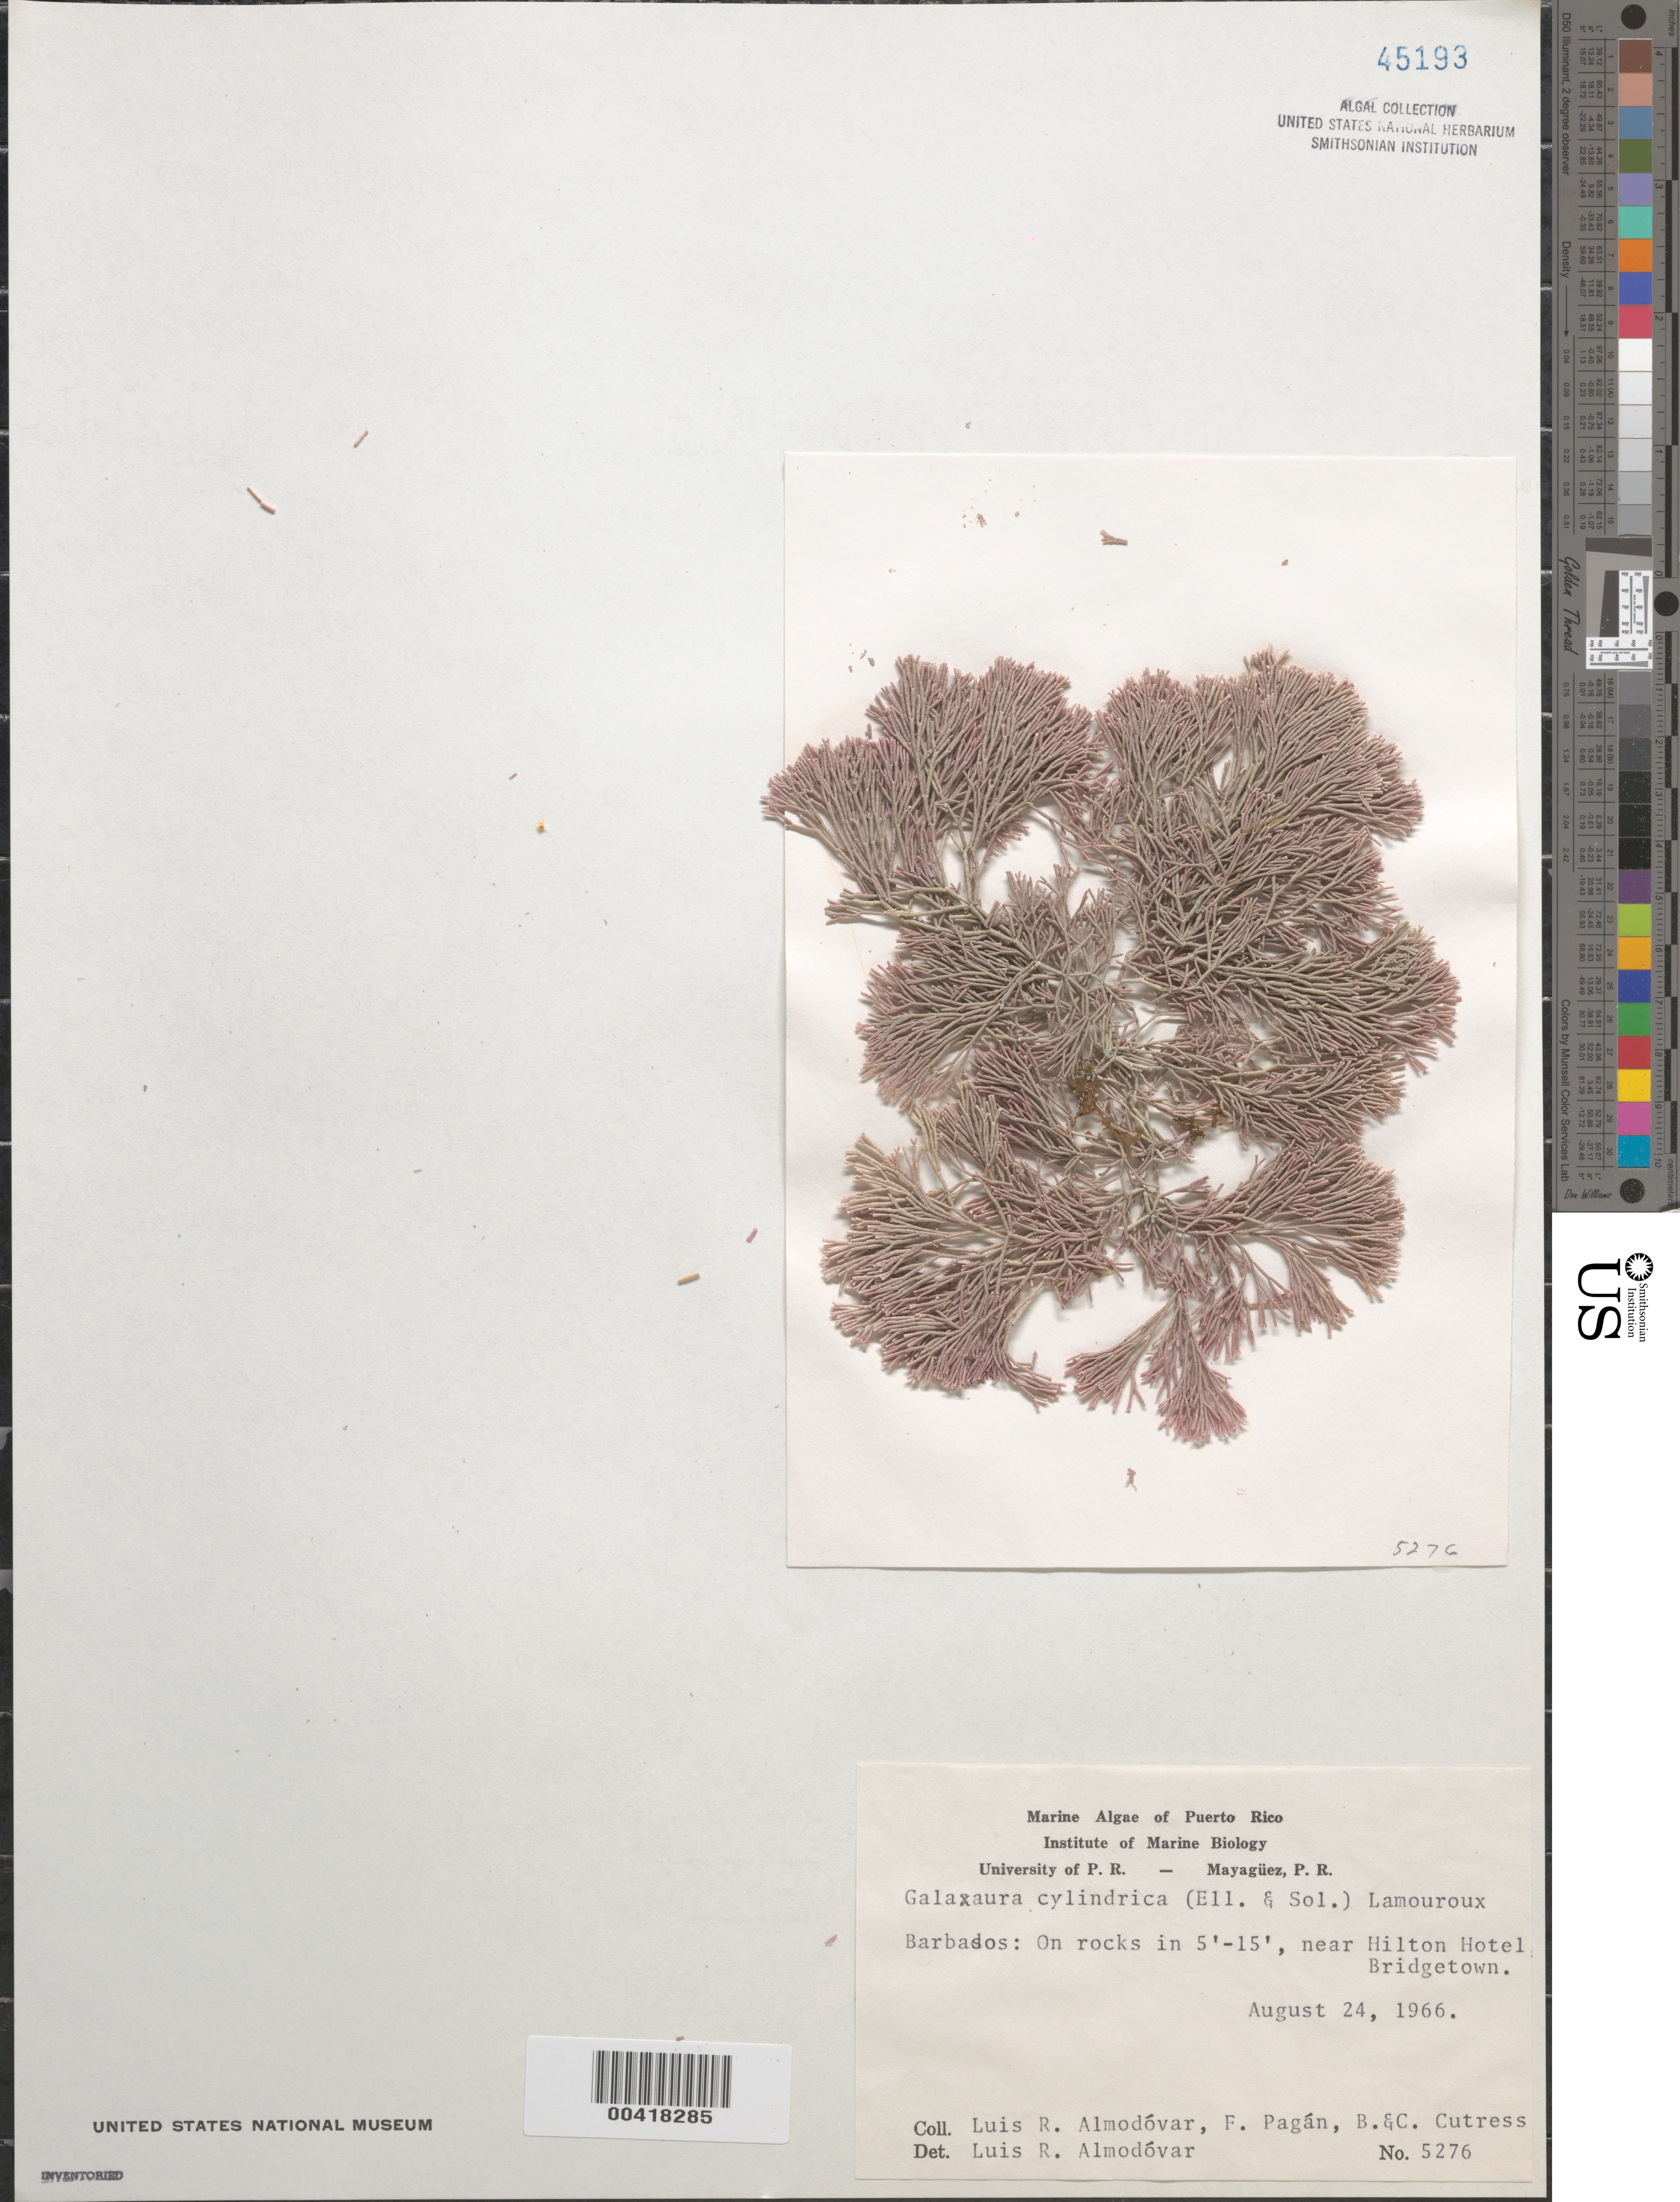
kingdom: Plantae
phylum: Rhodophyta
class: Florideophyceae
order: Nemaliales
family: Galaxauraceae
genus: Tricleocarpa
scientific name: Tricleocarpa cylindrica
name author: (Ellis & Sol.) Huisman & Borowitzka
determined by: Almodovar, L. R.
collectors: L. Almodovar, F. Pagan, B. Cutress & C. Cutress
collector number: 5276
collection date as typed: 24 Aug 1966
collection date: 1966-08-24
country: Barbados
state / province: Saint Michael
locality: Bridgetown, near Hilton Hotel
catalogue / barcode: US 45193